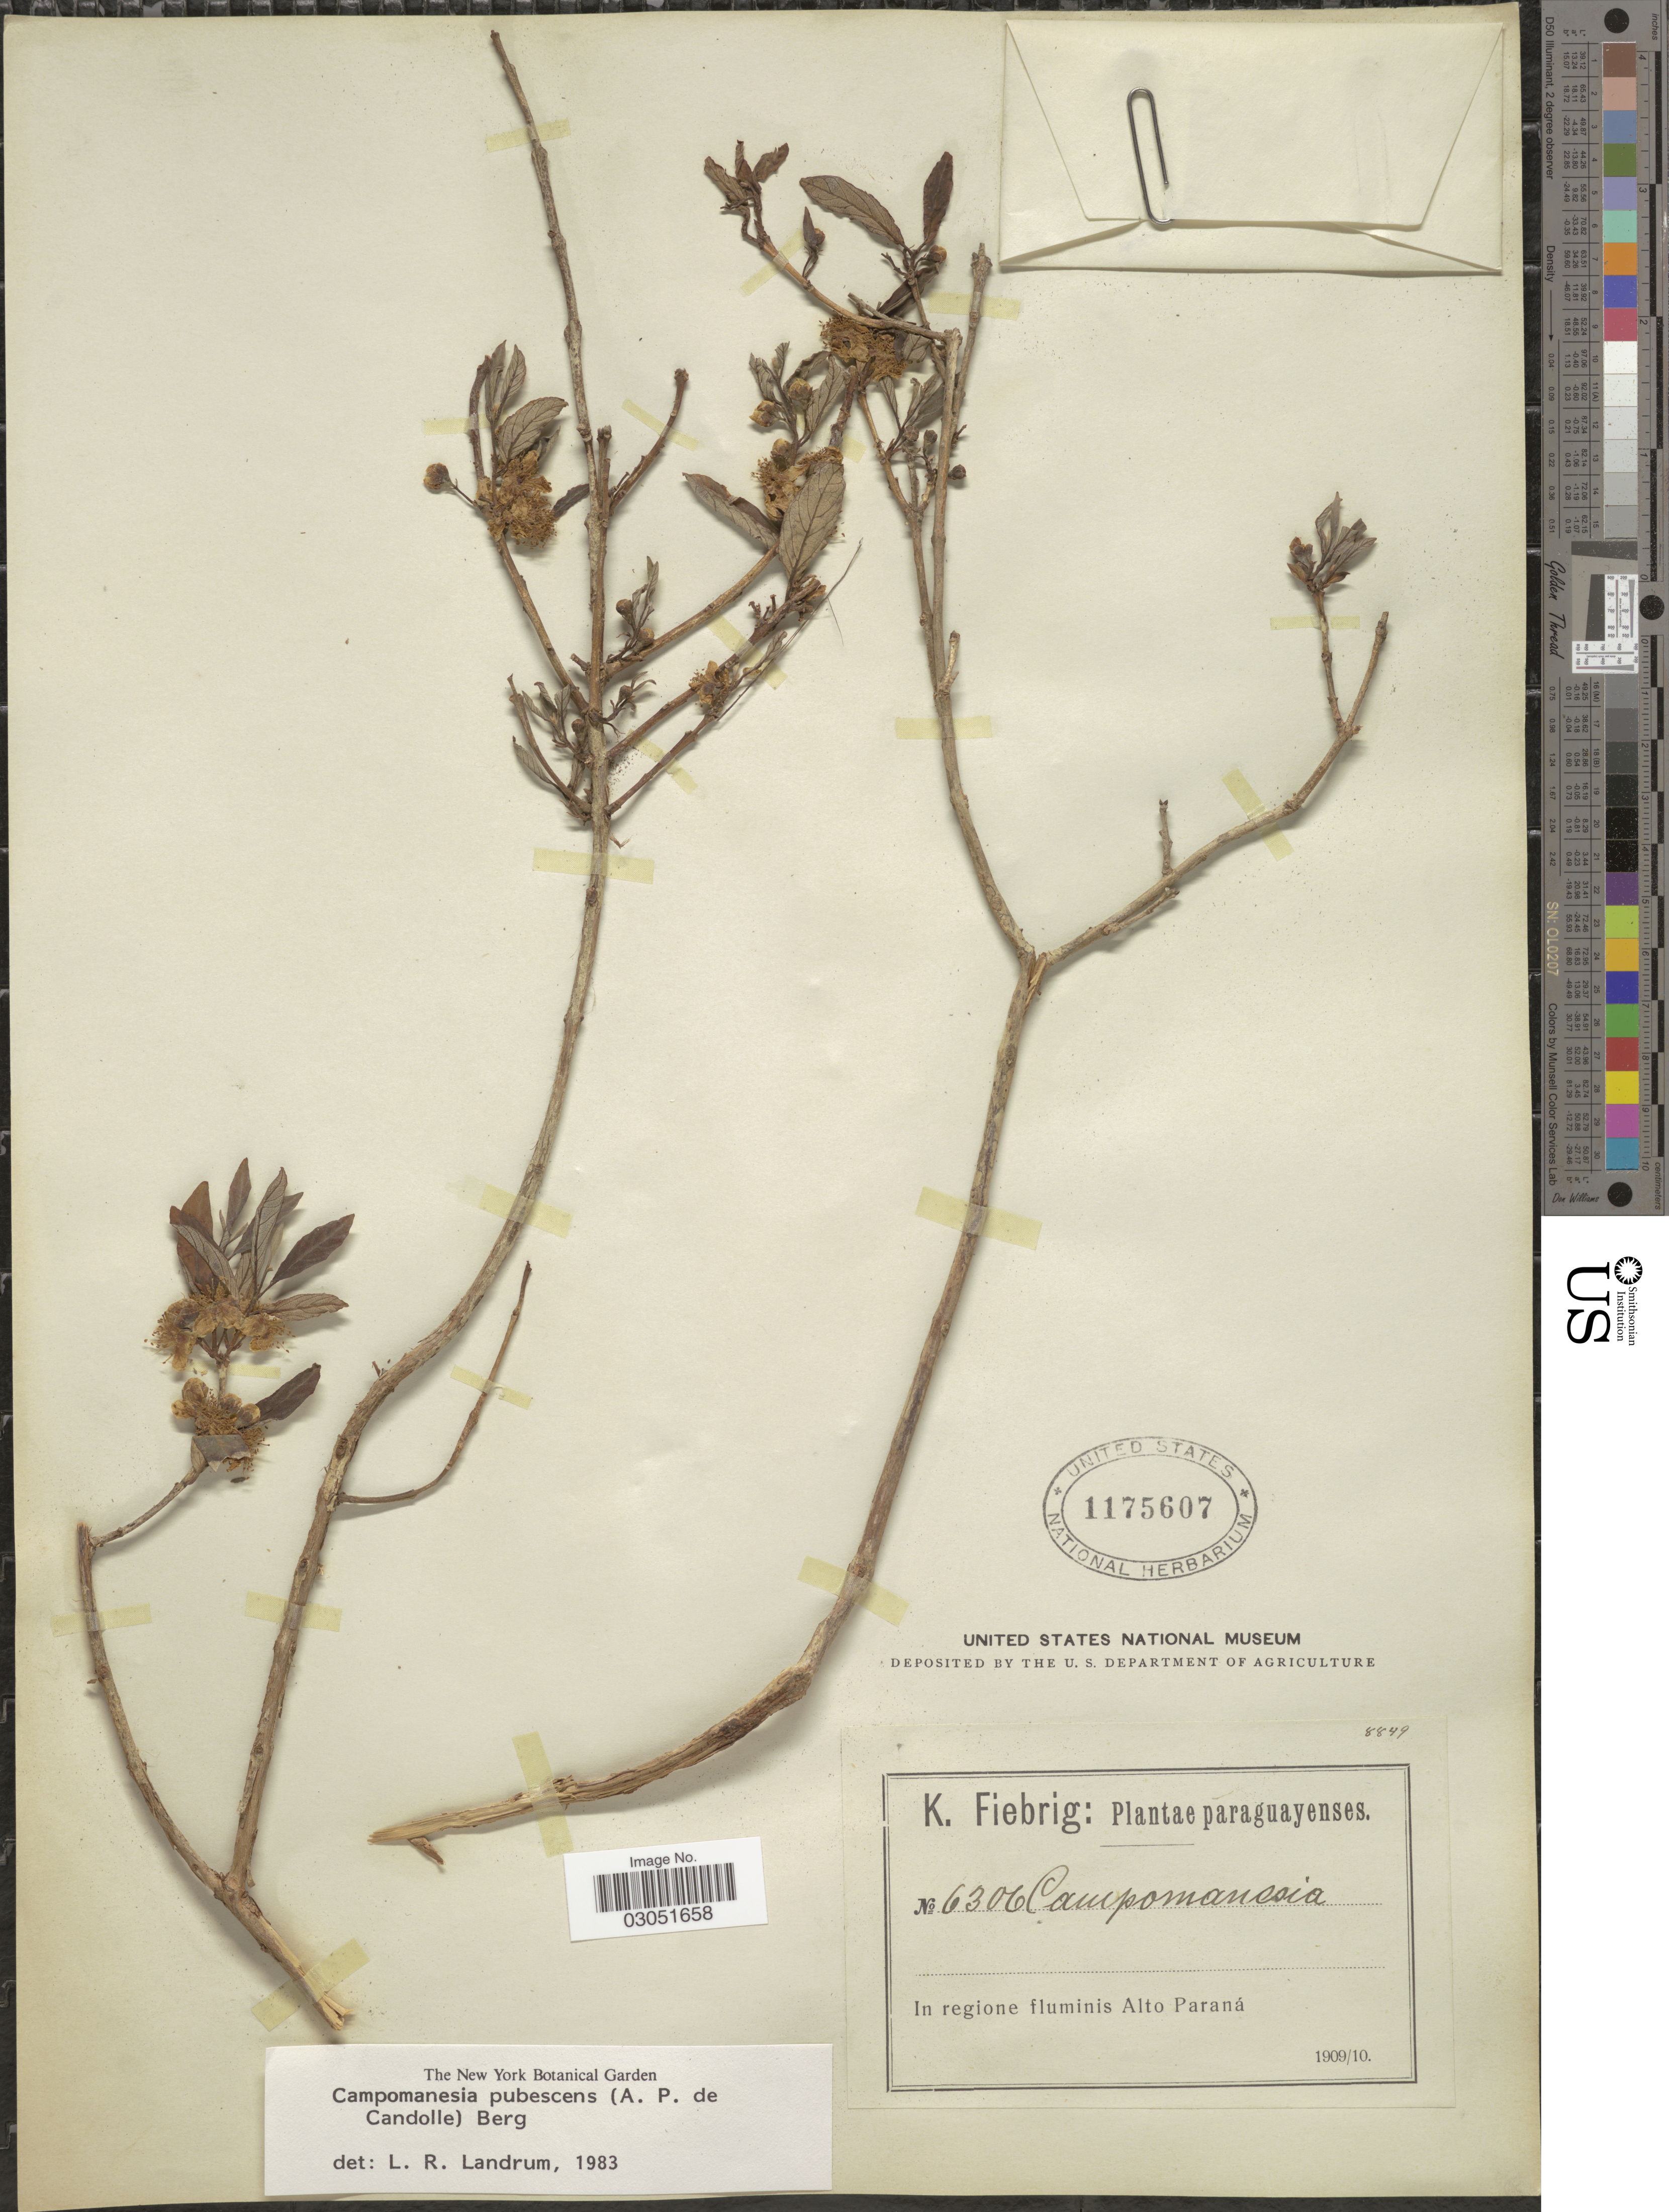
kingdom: Plantae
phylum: Tracheophyta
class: Magnoliopsida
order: Myrtales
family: Myrtaceae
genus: Campomanesia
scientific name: Campomanesia pubescens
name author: (Mart. ex DC.) O. Berg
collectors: K. Fiebrig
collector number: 6306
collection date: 1909/1910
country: Paraguay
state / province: Alto Parana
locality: In regione fluminis Alto Paraná.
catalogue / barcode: US 1175607